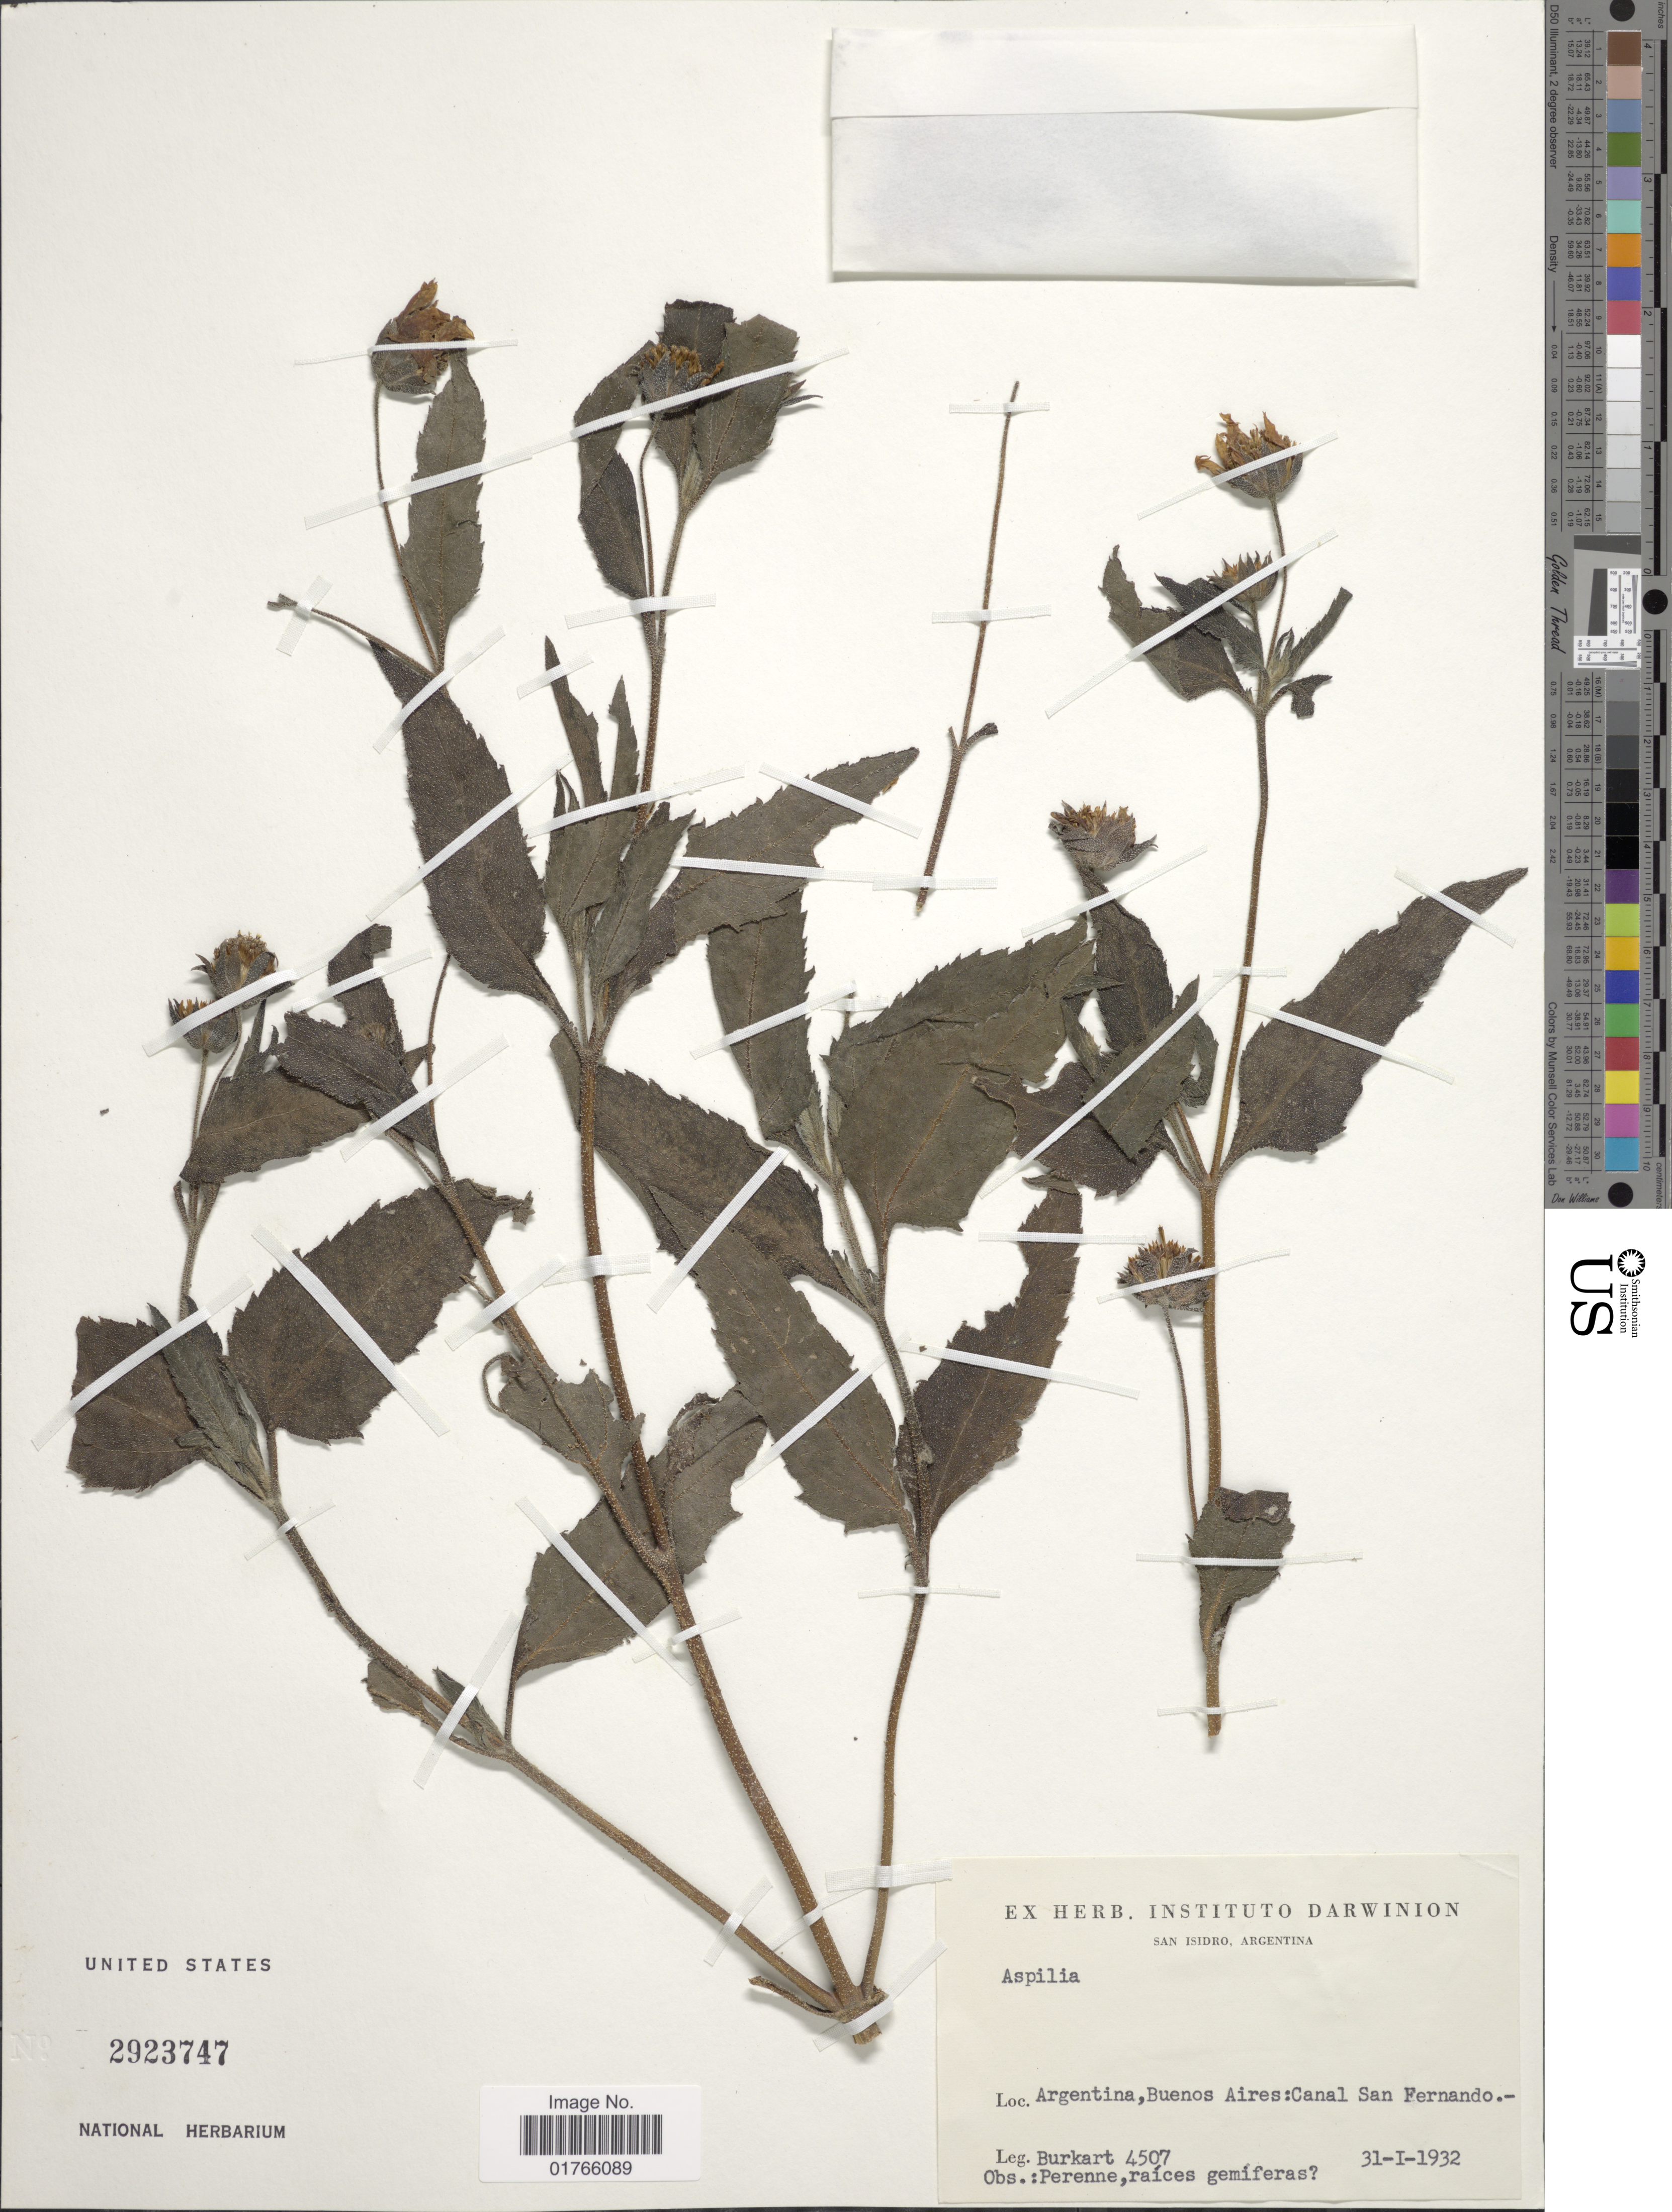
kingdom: Plantae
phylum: Tracheophyta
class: Magnoliopsida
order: Asterales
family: Asteraceae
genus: Aspilia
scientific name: Aspilia silphioides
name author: (Hook. & Arn.) Benth. ex Benth. & Hook. f.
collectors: -- Burkart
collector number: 4507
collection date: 1932-01-31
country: Argentina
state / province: Buenos Aires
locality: Canal San Fernando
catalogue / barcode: US 2923747